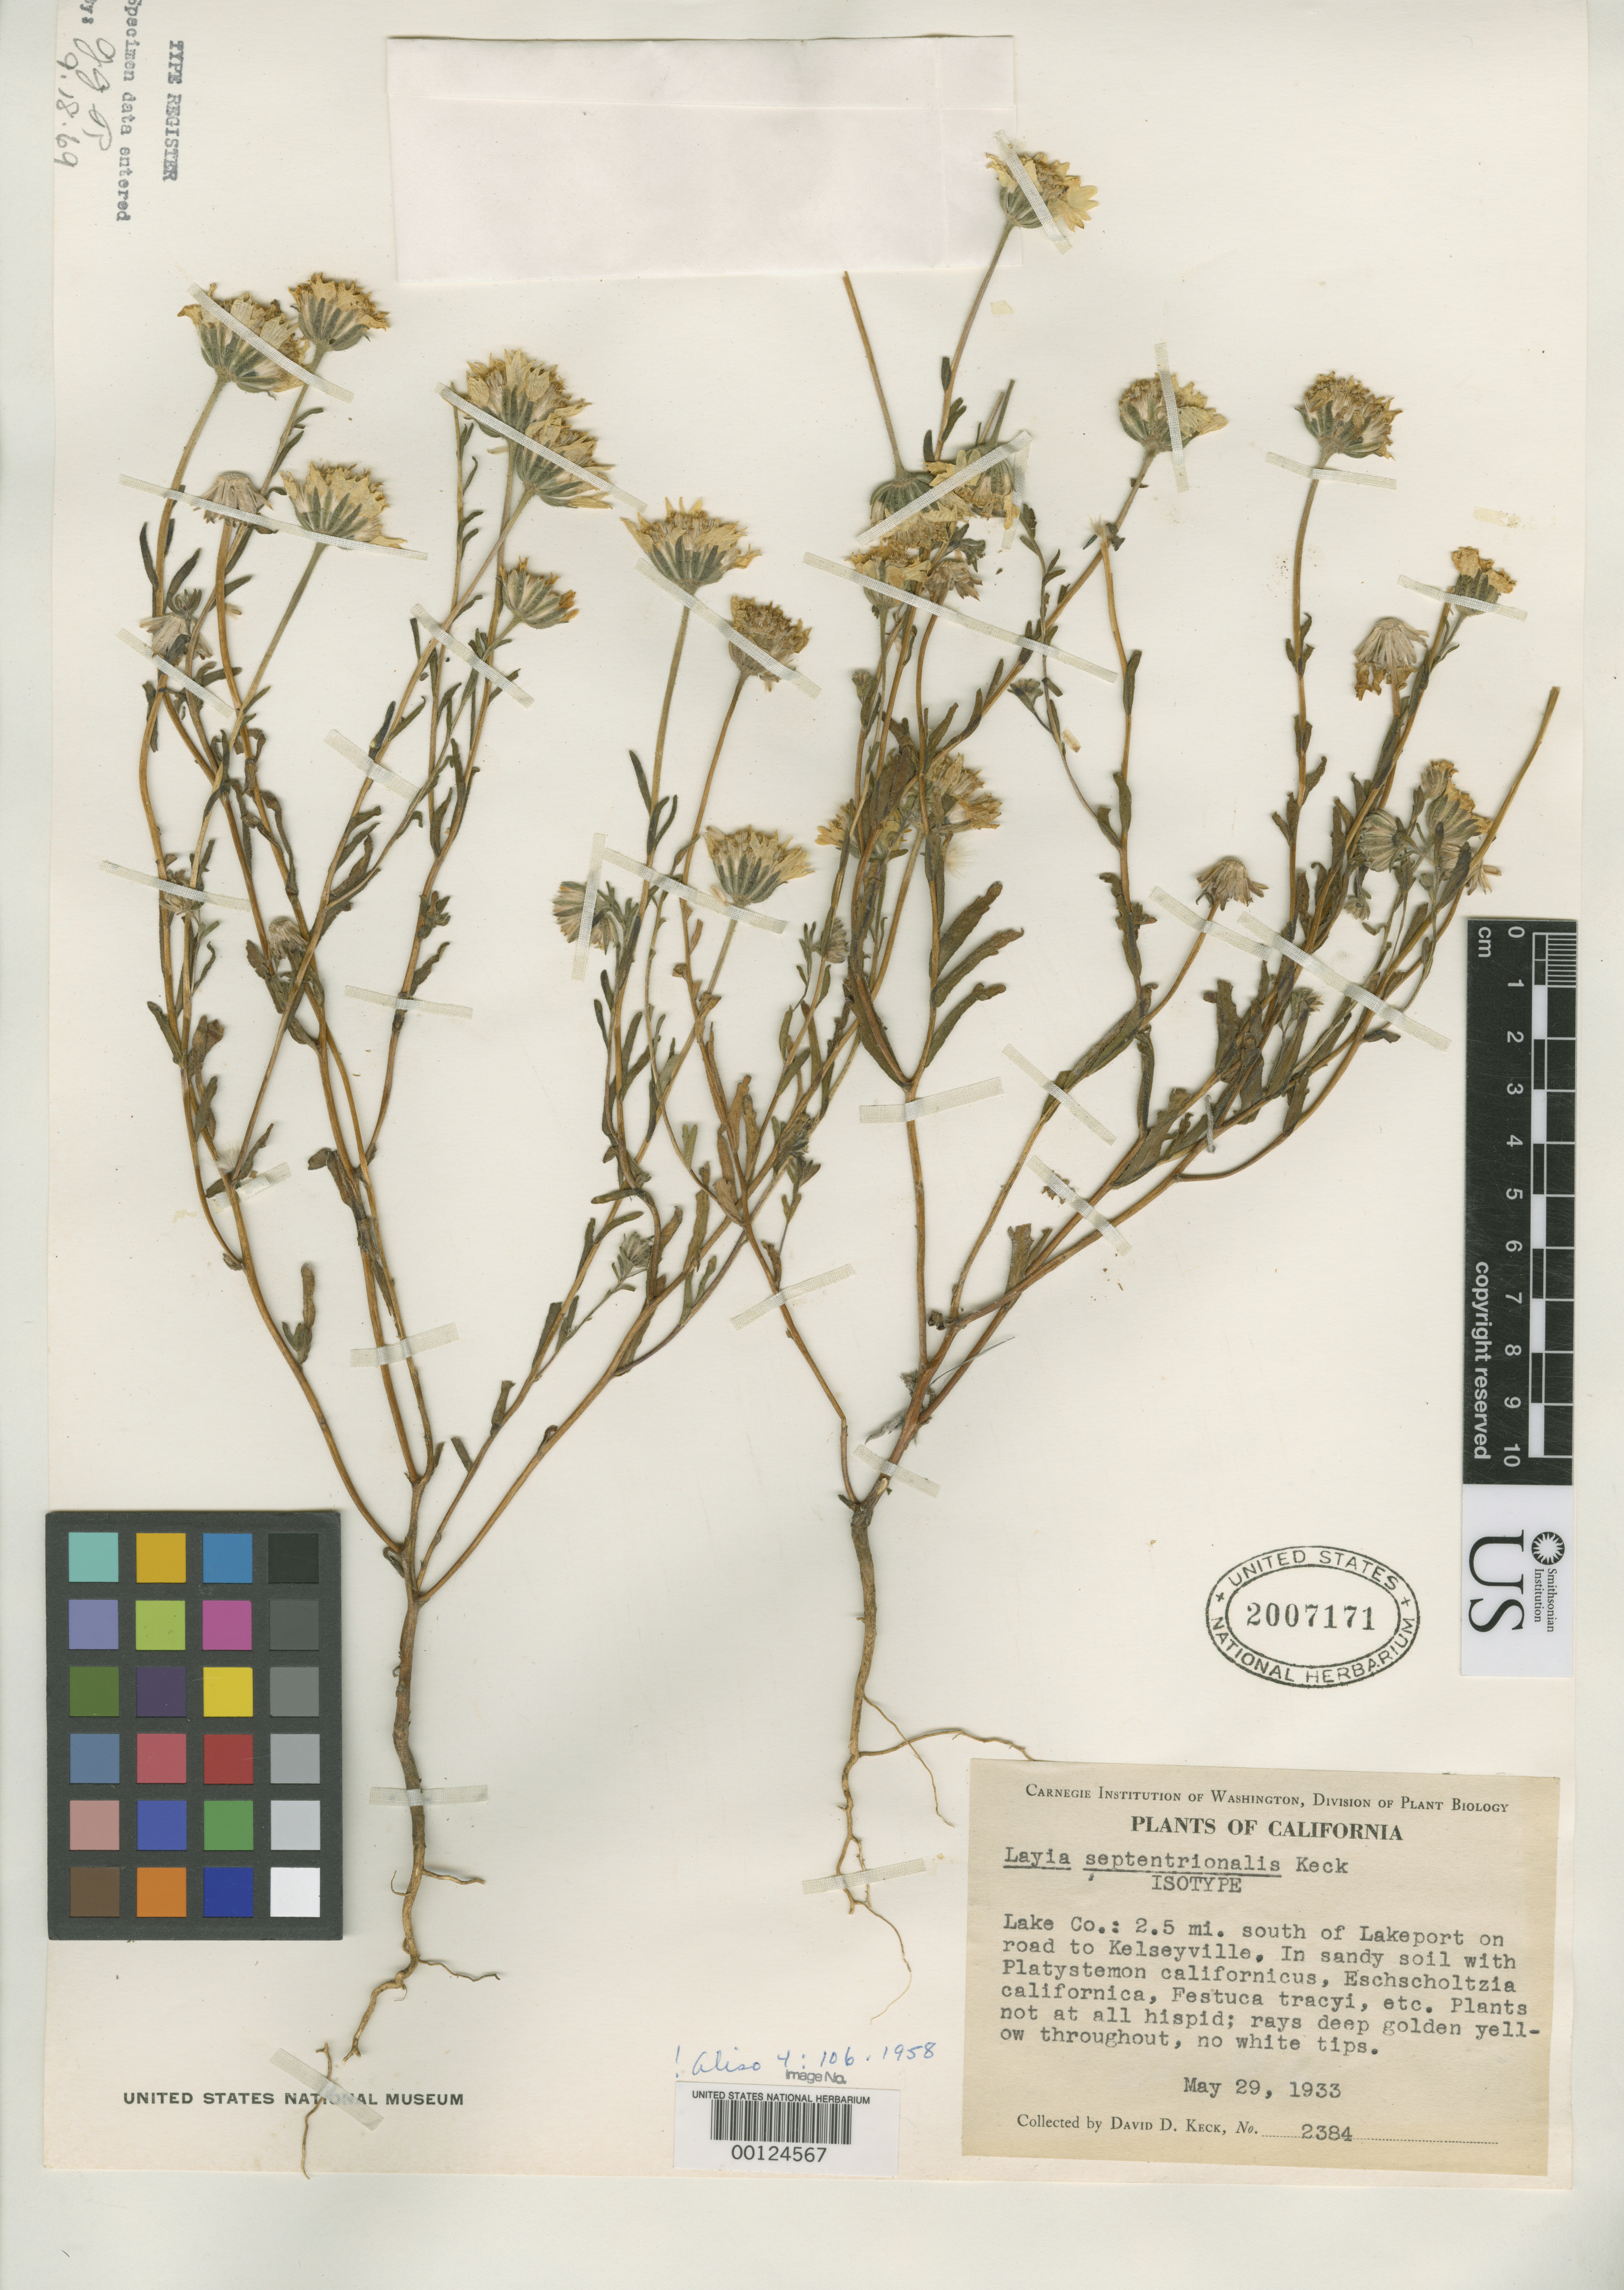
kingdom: Plantae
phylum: Tracheophyta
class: Magnoliopsida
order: Asterales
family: Asteraceae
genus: Layia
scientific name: Layia septentrionalis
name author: D.D. Keck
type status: Isotype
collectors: D. D. Keck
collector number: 2384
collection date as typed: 29 May 1933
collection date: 1933-05-29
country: United States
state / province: California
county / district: Lake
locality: Lakeport.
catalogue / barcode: US 2007171